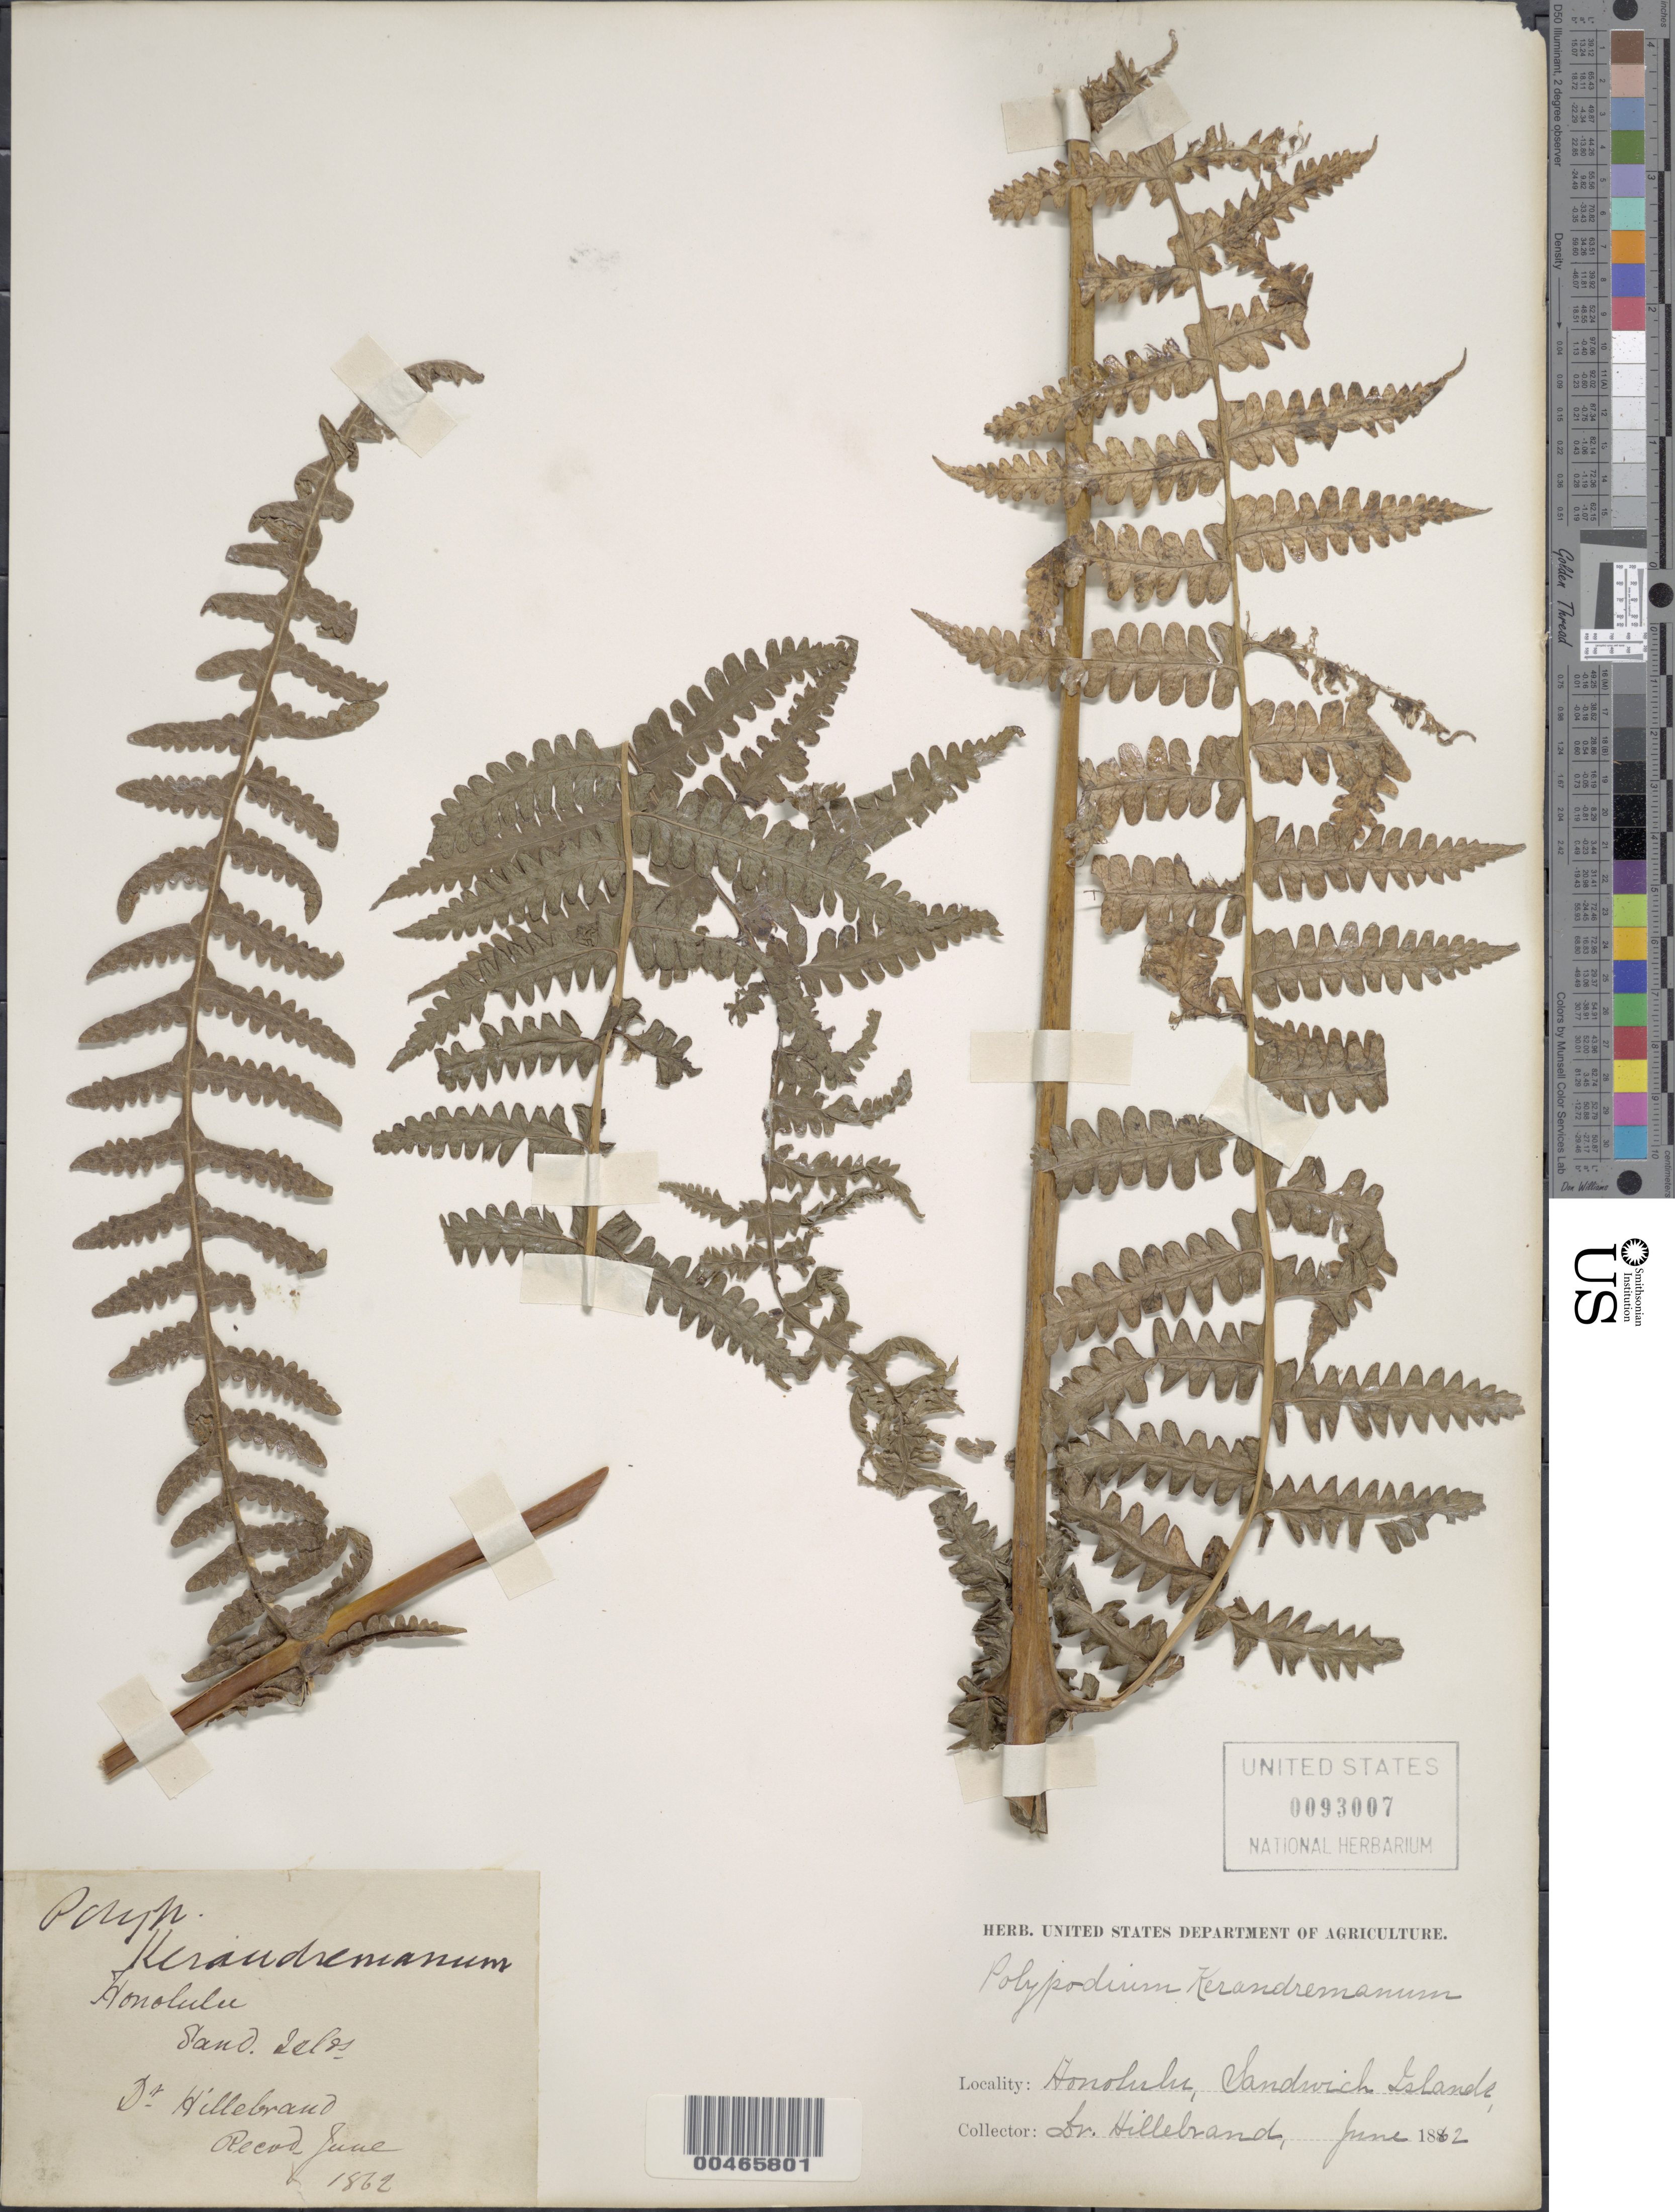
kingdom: Plantae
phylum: Tracheophyta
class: Polypodiopsida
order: Polypodiales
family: Thelypteridaceae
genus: Pseudophegopteris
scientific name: Pseudophegopteris keraudreniana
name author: (Gaudich.) Holttum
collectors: W. Hillebrand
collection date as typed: Jun 1862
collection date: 1862-06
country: United States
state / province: Hawaii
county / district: Honolulu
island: Oahu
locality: Honolulu, Sandwich Islands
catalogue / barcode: US 93007